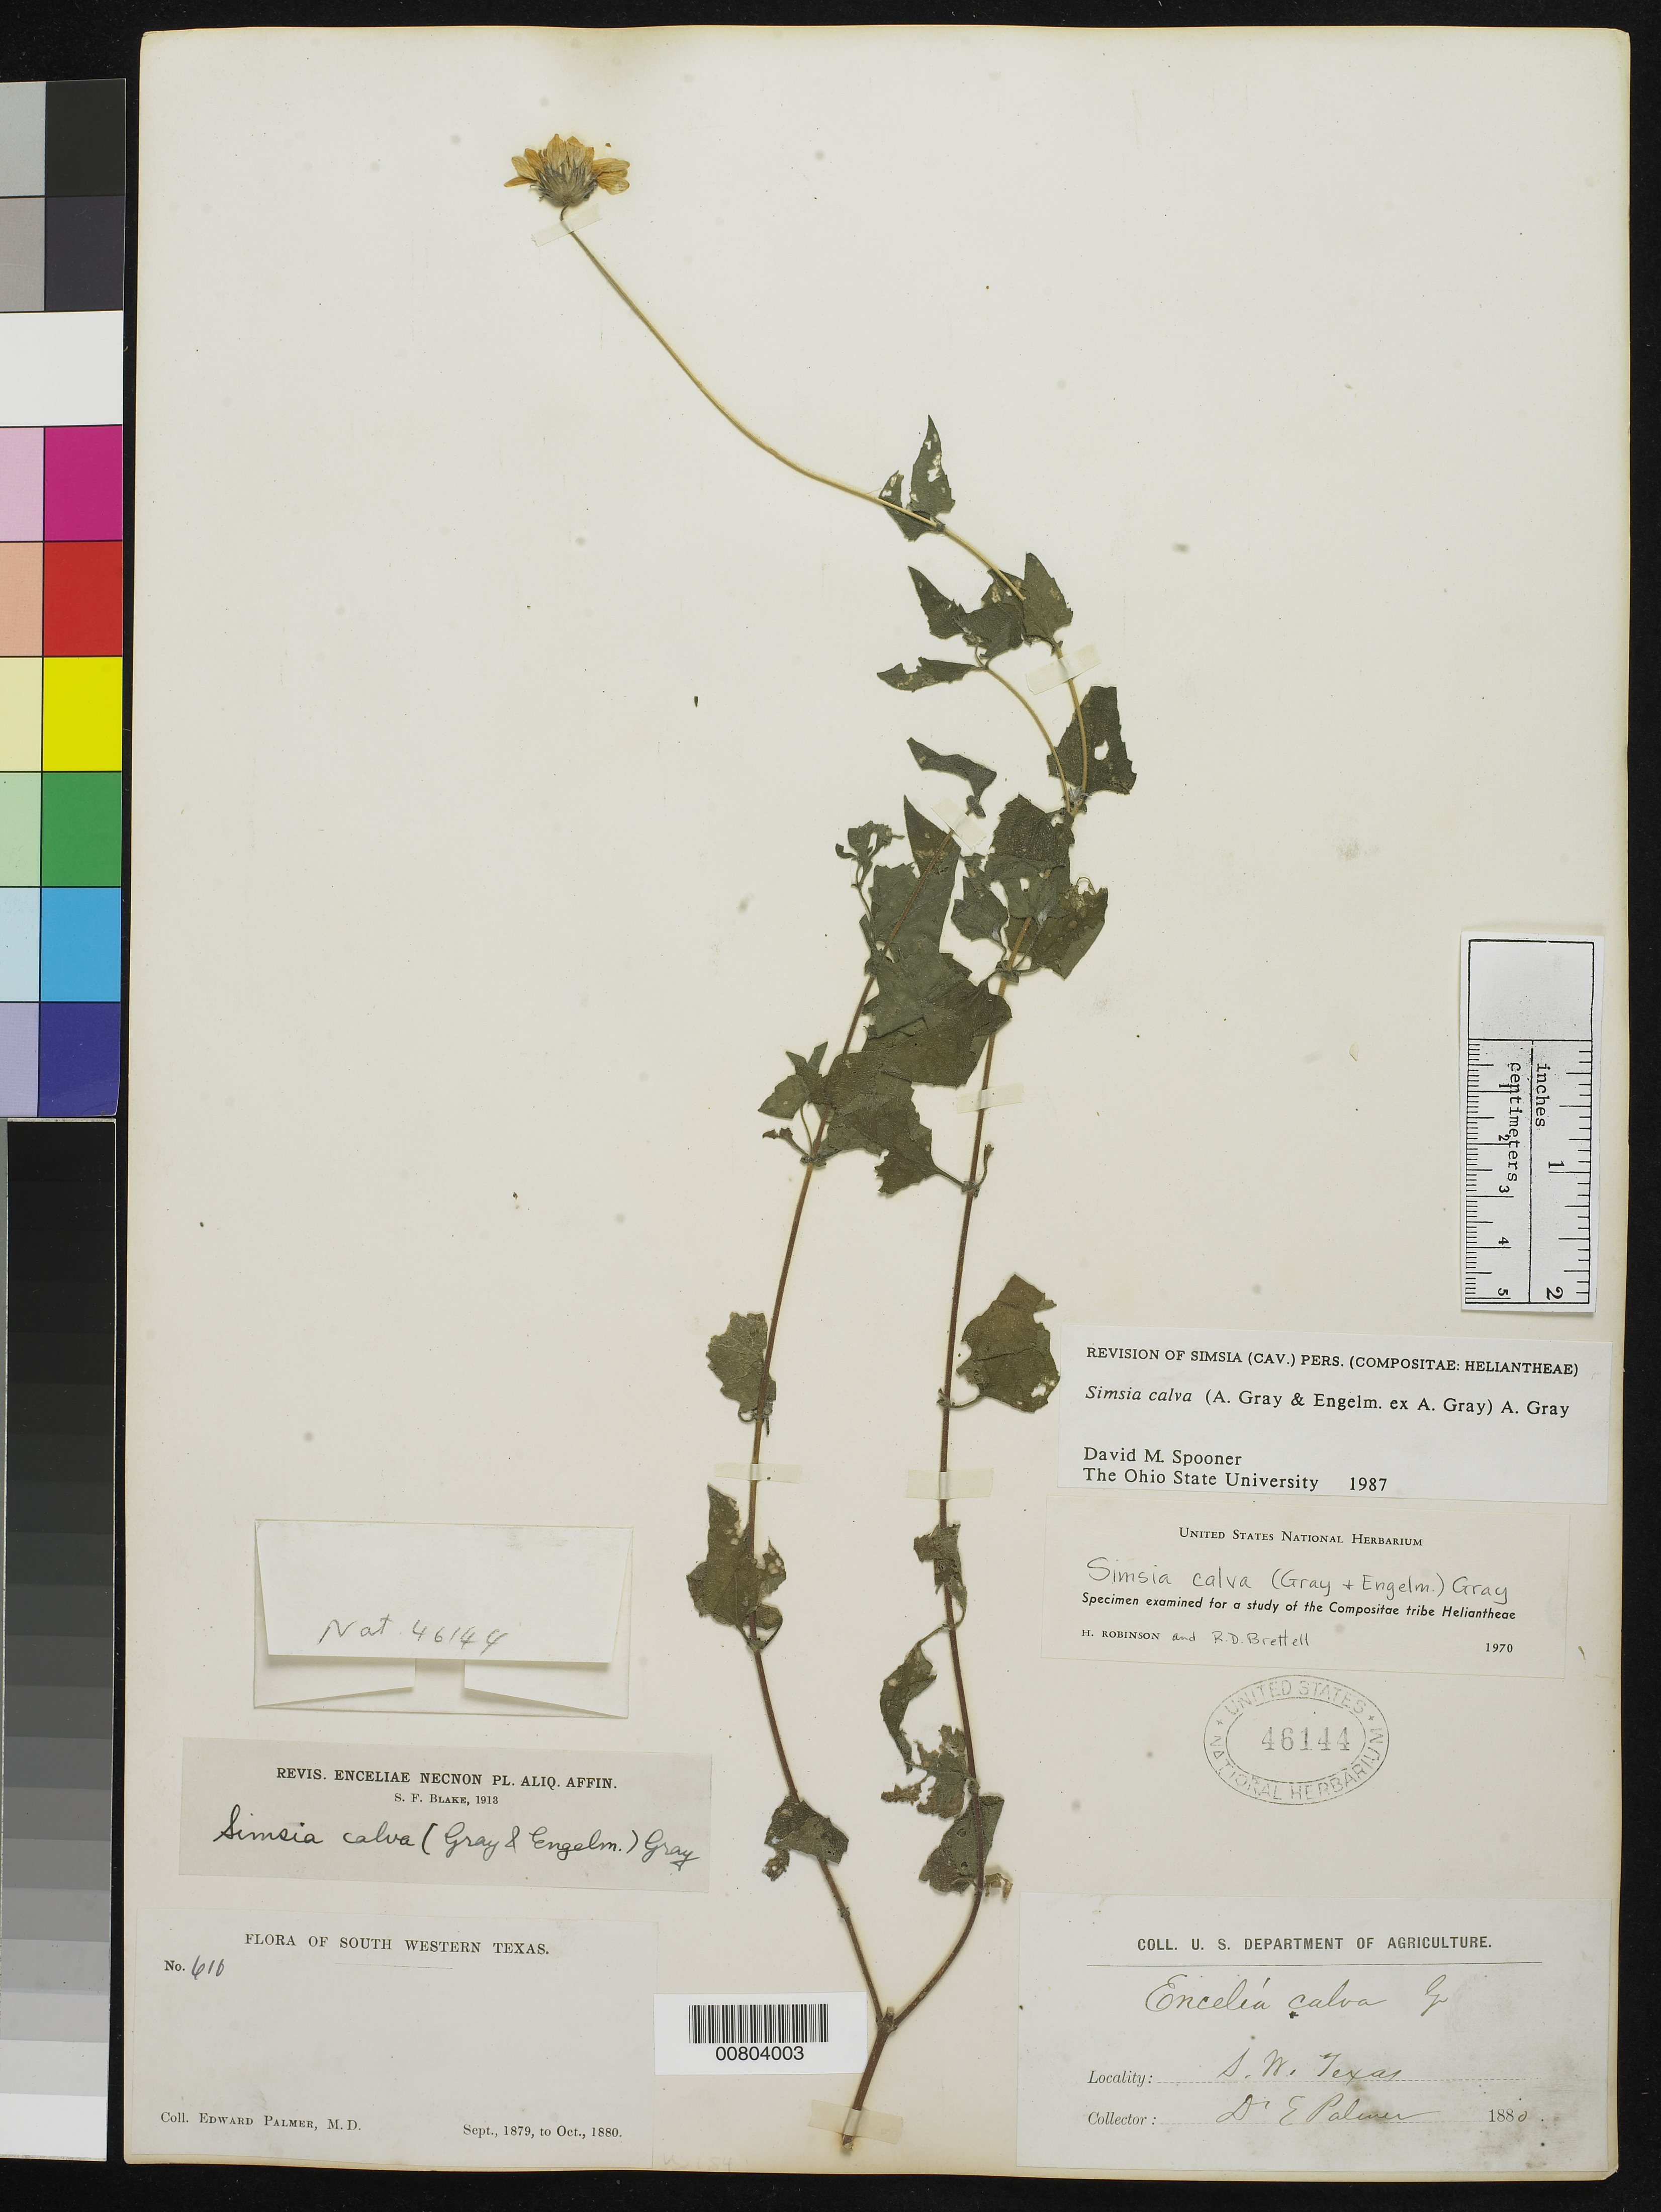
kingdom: Plantae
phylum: Tracheophyta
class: Magnoliopsida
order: Asterales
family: Asteraceae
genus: Simsia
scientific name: Simsia calva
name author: A. Gray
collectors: E. Palmer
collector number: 610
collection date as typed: Jan 1880 to -- Oct 1880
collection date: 1880-01/1880-10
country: United States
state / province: Texas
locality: South Western Texas.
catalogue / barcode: US 46144